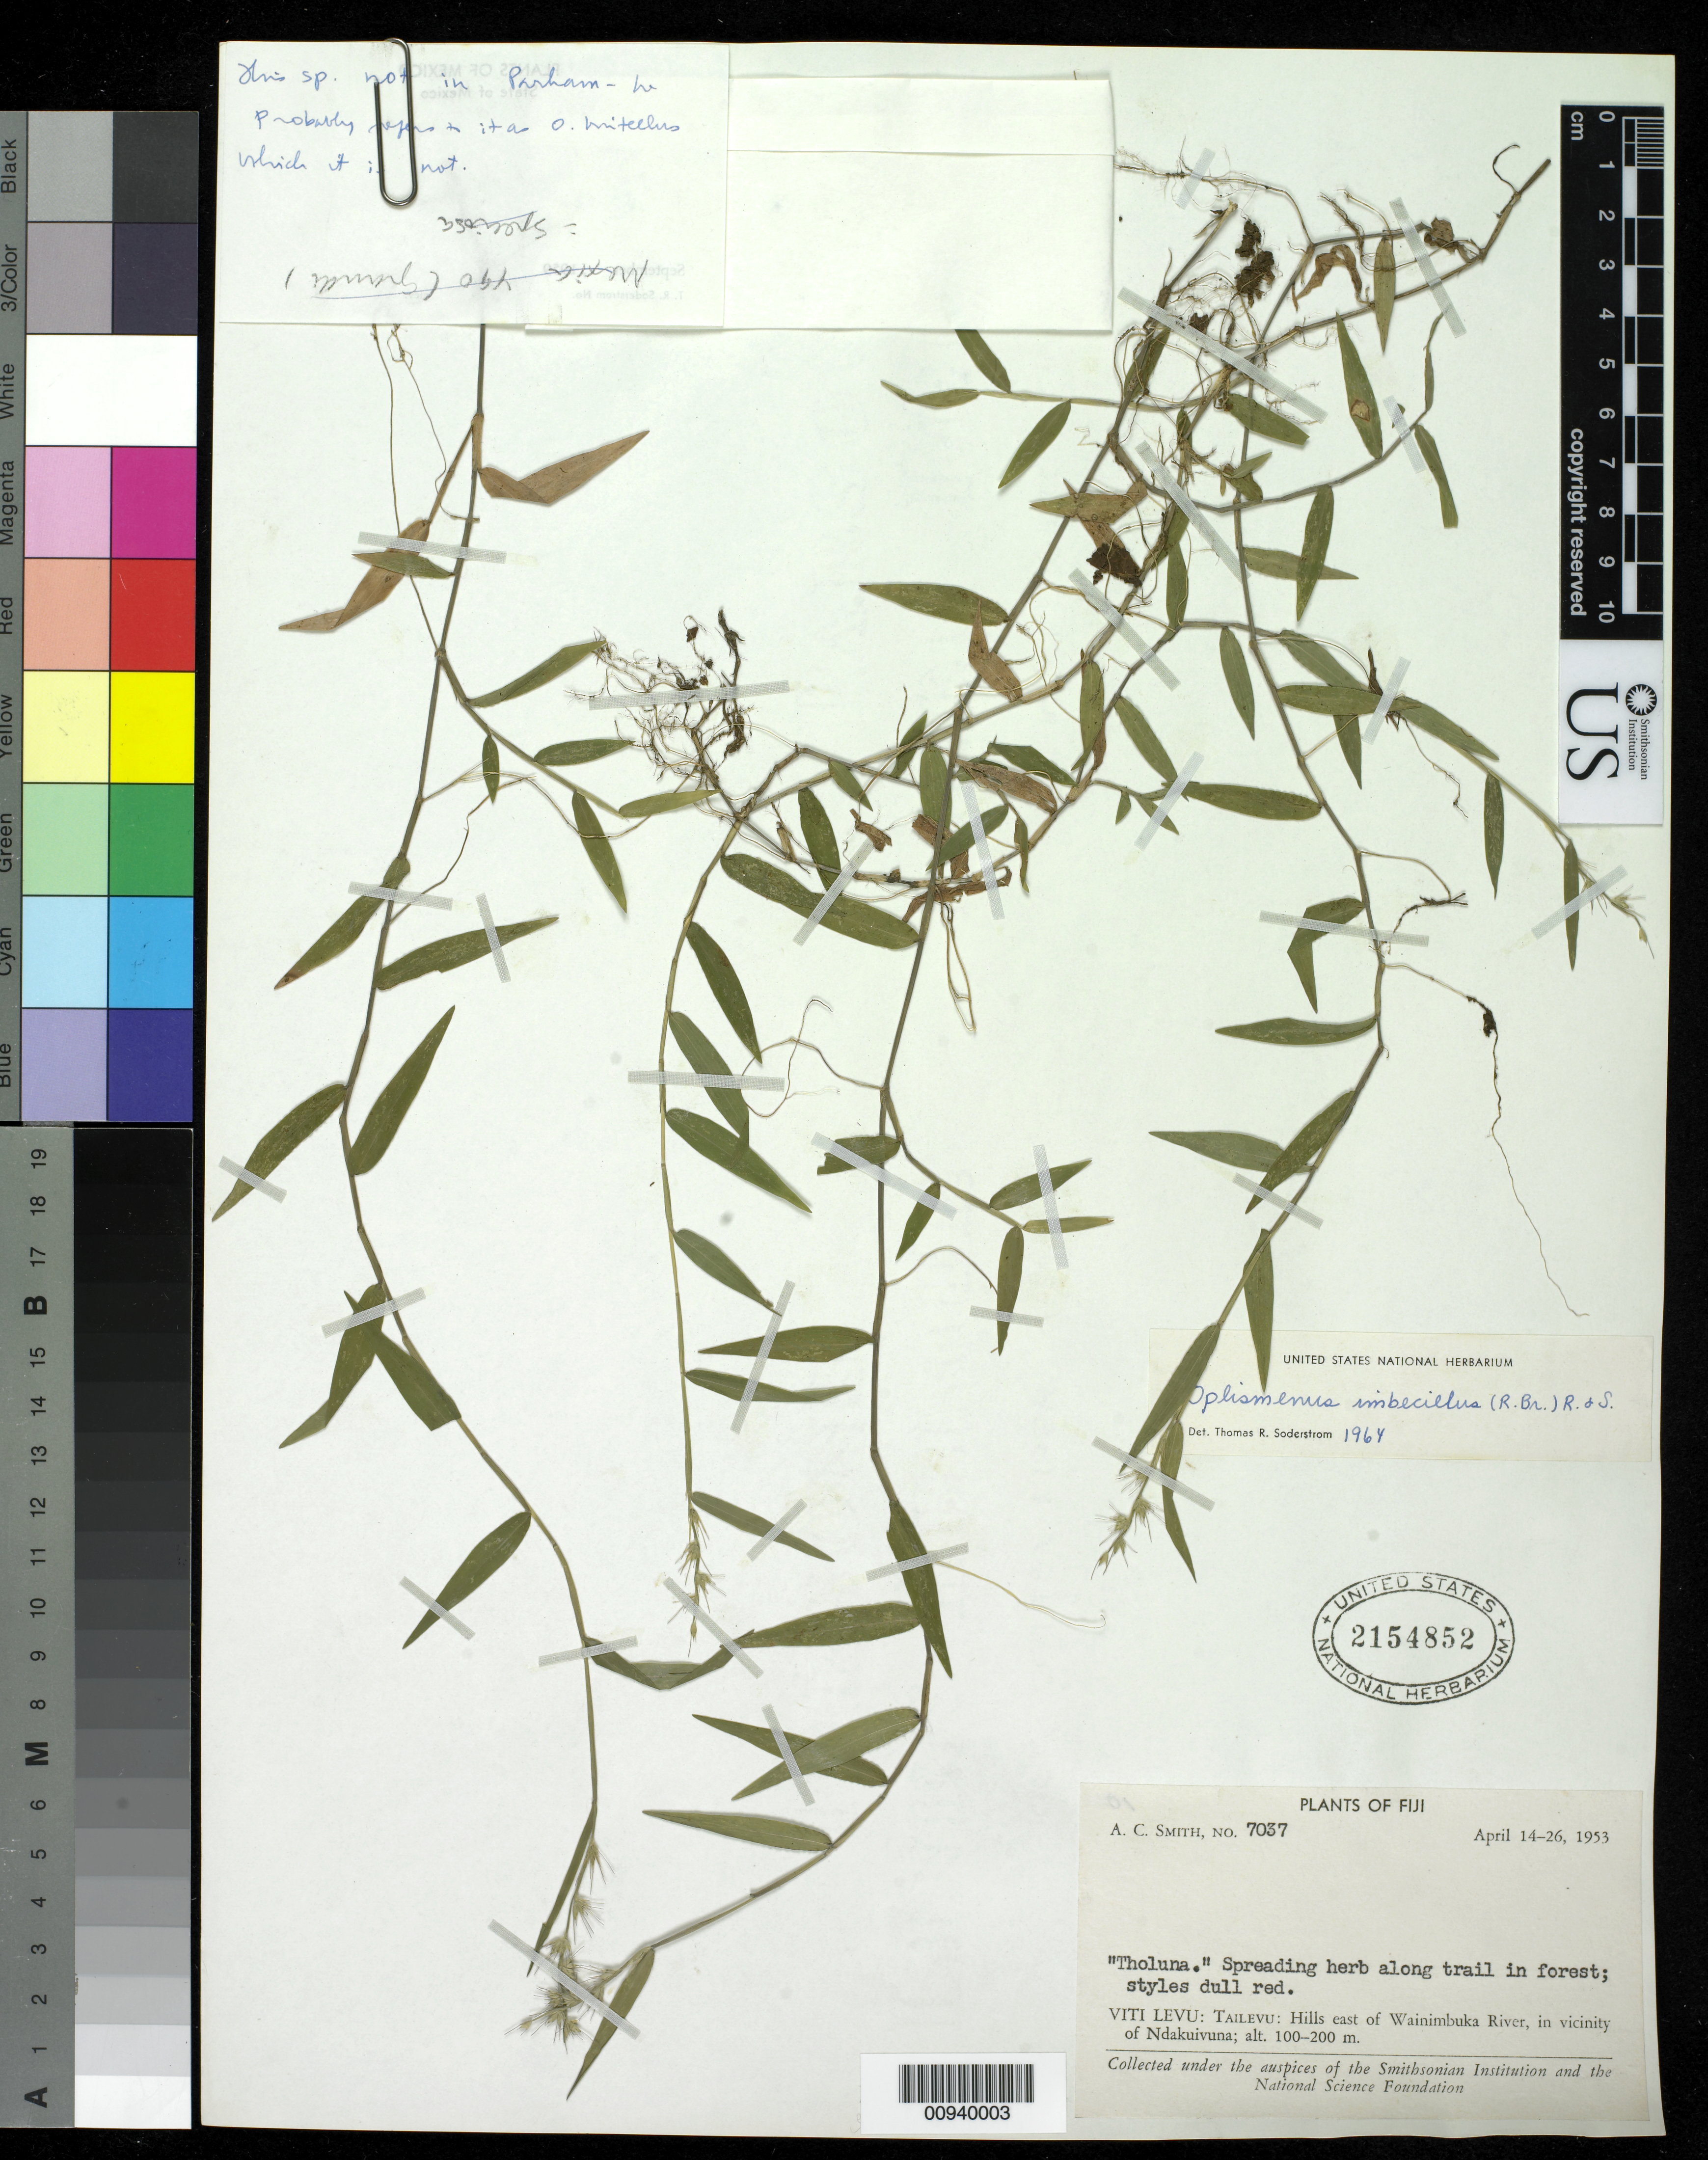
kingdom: Plantae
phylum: Tracheophyta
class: Liliopsida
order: Poales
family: Poaceae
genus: Oplismenus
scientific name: Oplismenus hirtellus var. imbecillis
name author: (R. Br.) Fosberg & Sachet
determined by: Poaceae Reorganization Project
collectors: C. A. Smith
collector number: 7037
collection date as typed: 14 Apr 1953 to 26 Apr 1953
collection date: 1953-04-14/1953-04-26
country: Fiji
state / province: Central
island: Viti Levu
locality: Hills east of Wainimbuka River, in vicinity of Ndakuivuna. Tailevu.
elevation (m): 100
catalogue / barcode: US 2154852